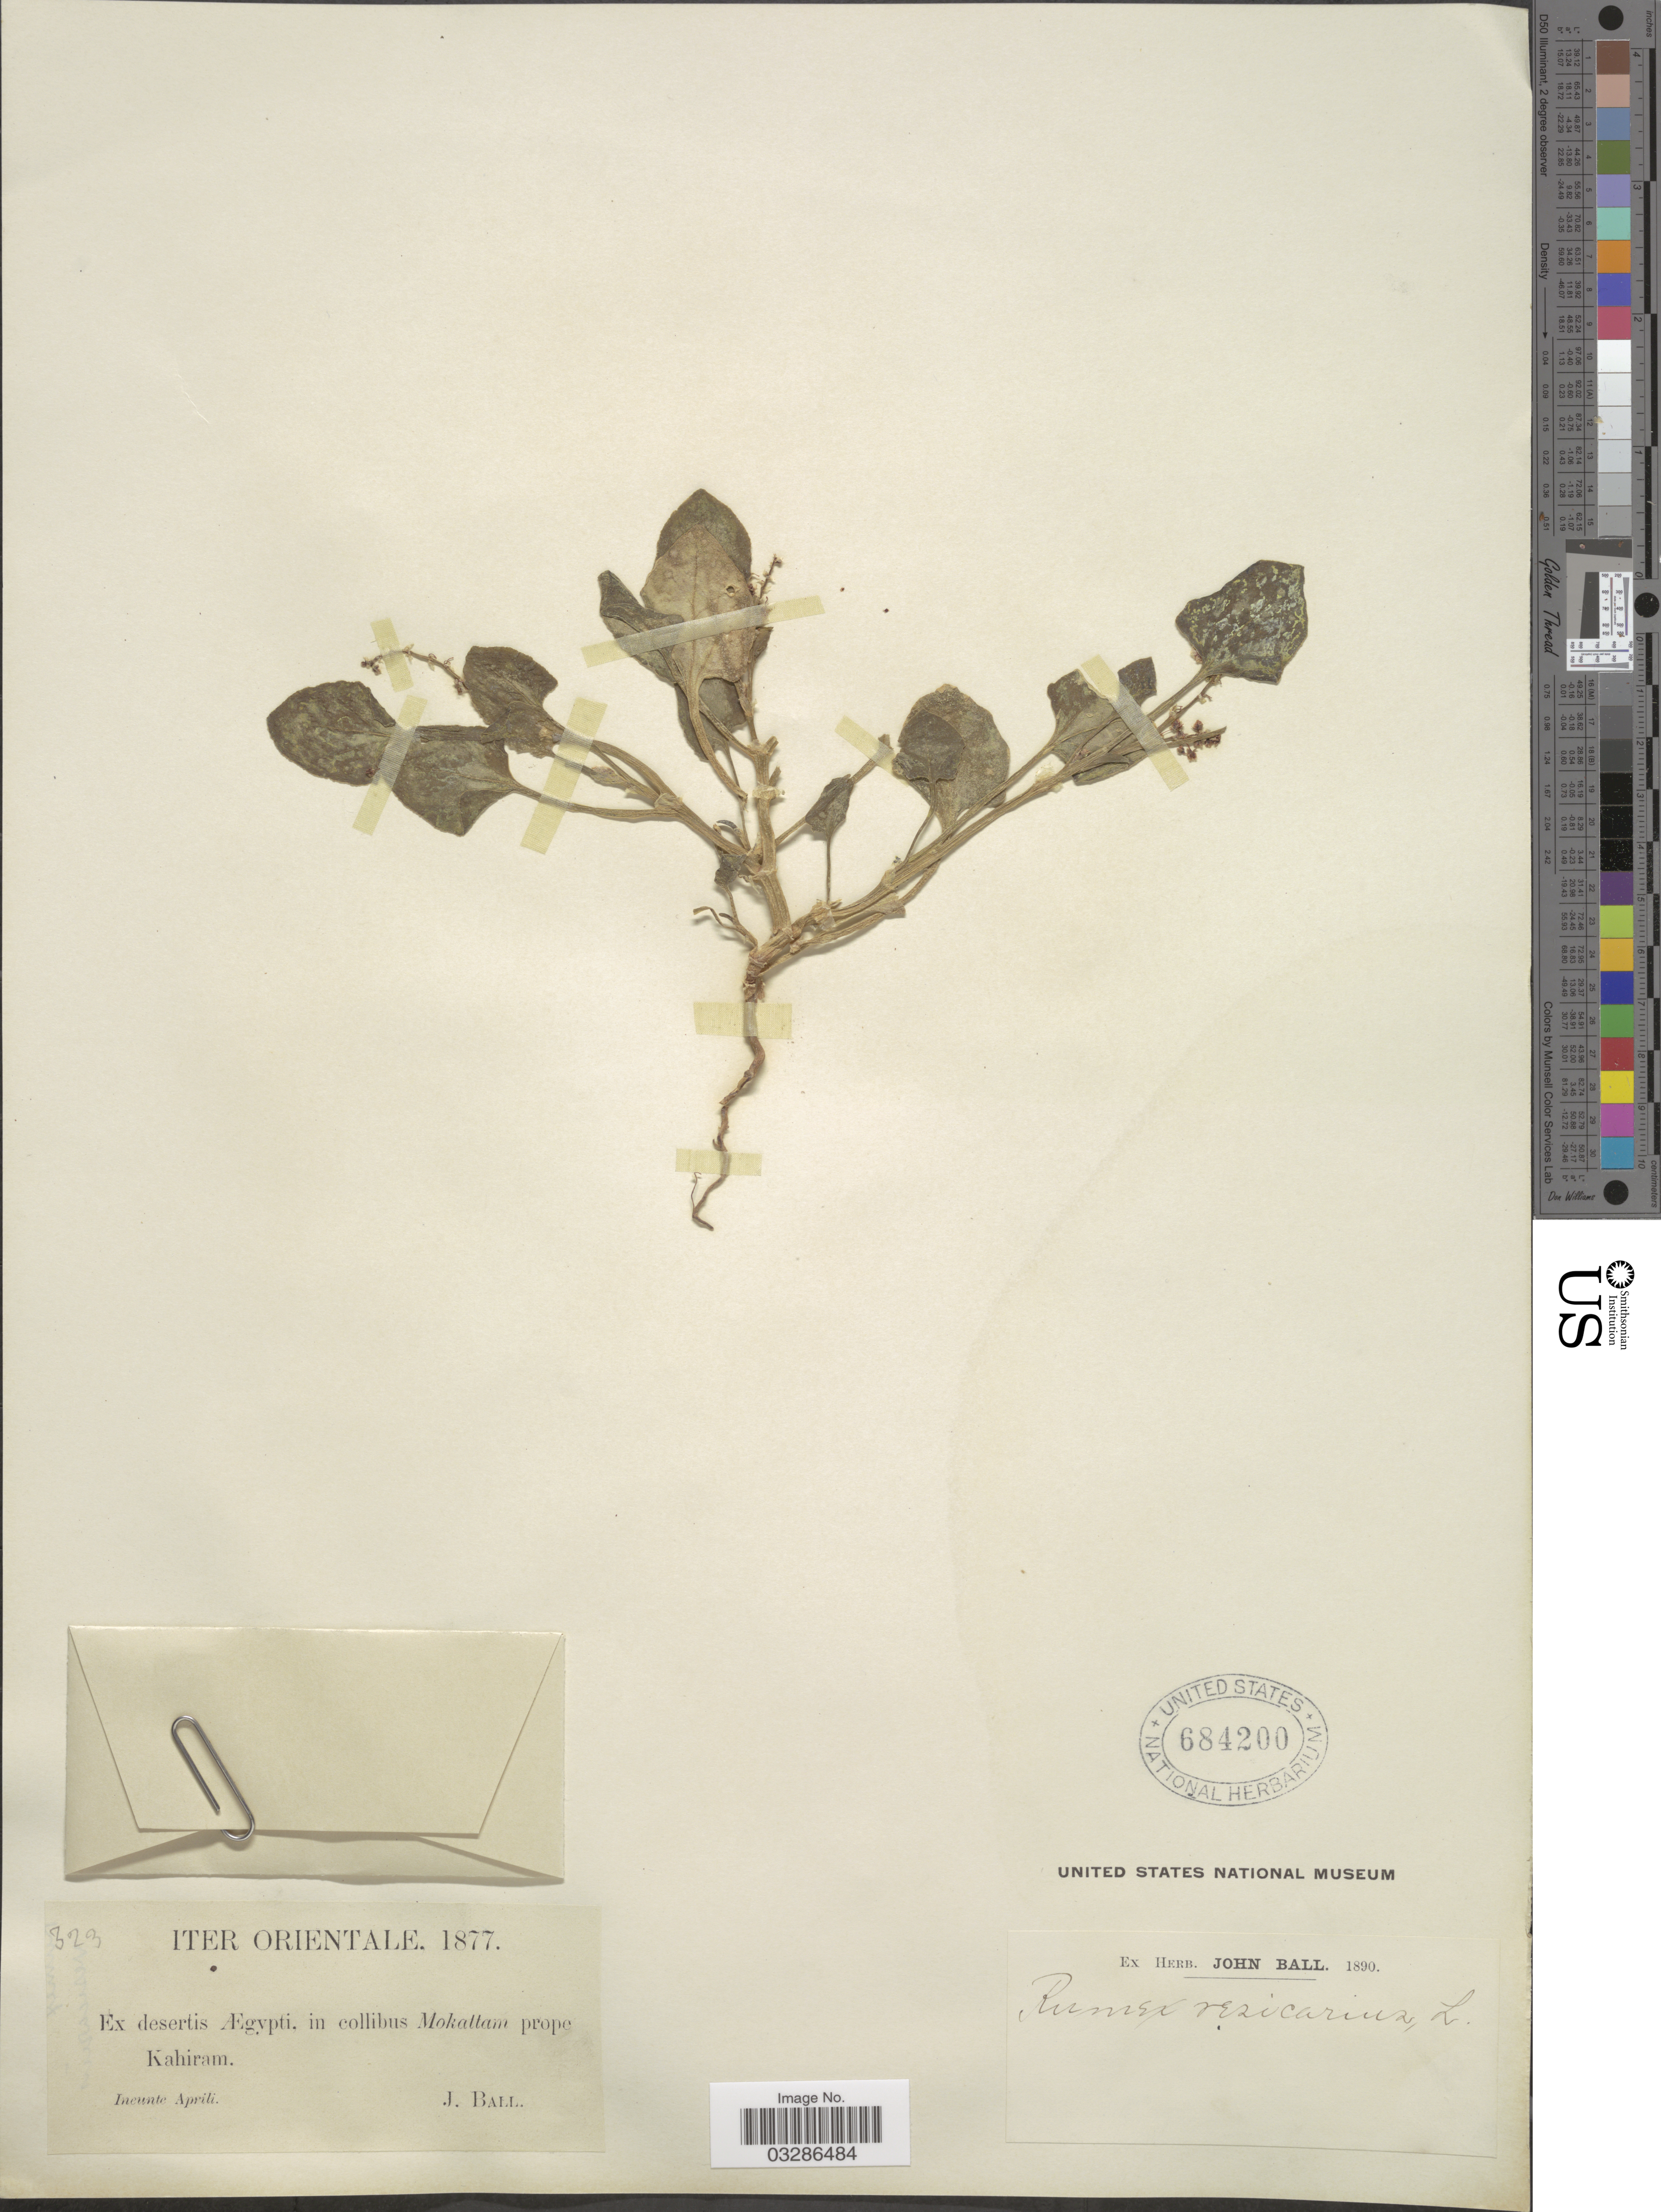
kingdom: Plantae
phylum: Tracheophyta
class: Magnoliopsida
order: Caryophyllales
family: Polygonaceae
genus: Rumex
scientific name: Rumex vesicarius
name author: L.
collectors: J. Ball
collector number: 323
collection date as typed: Ineunte Aprili 1877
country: Egypt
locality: Iter Orientale, Ex desertis Ægypti, in collibus Mokattam prope Kahiram.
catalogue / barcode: US 684200